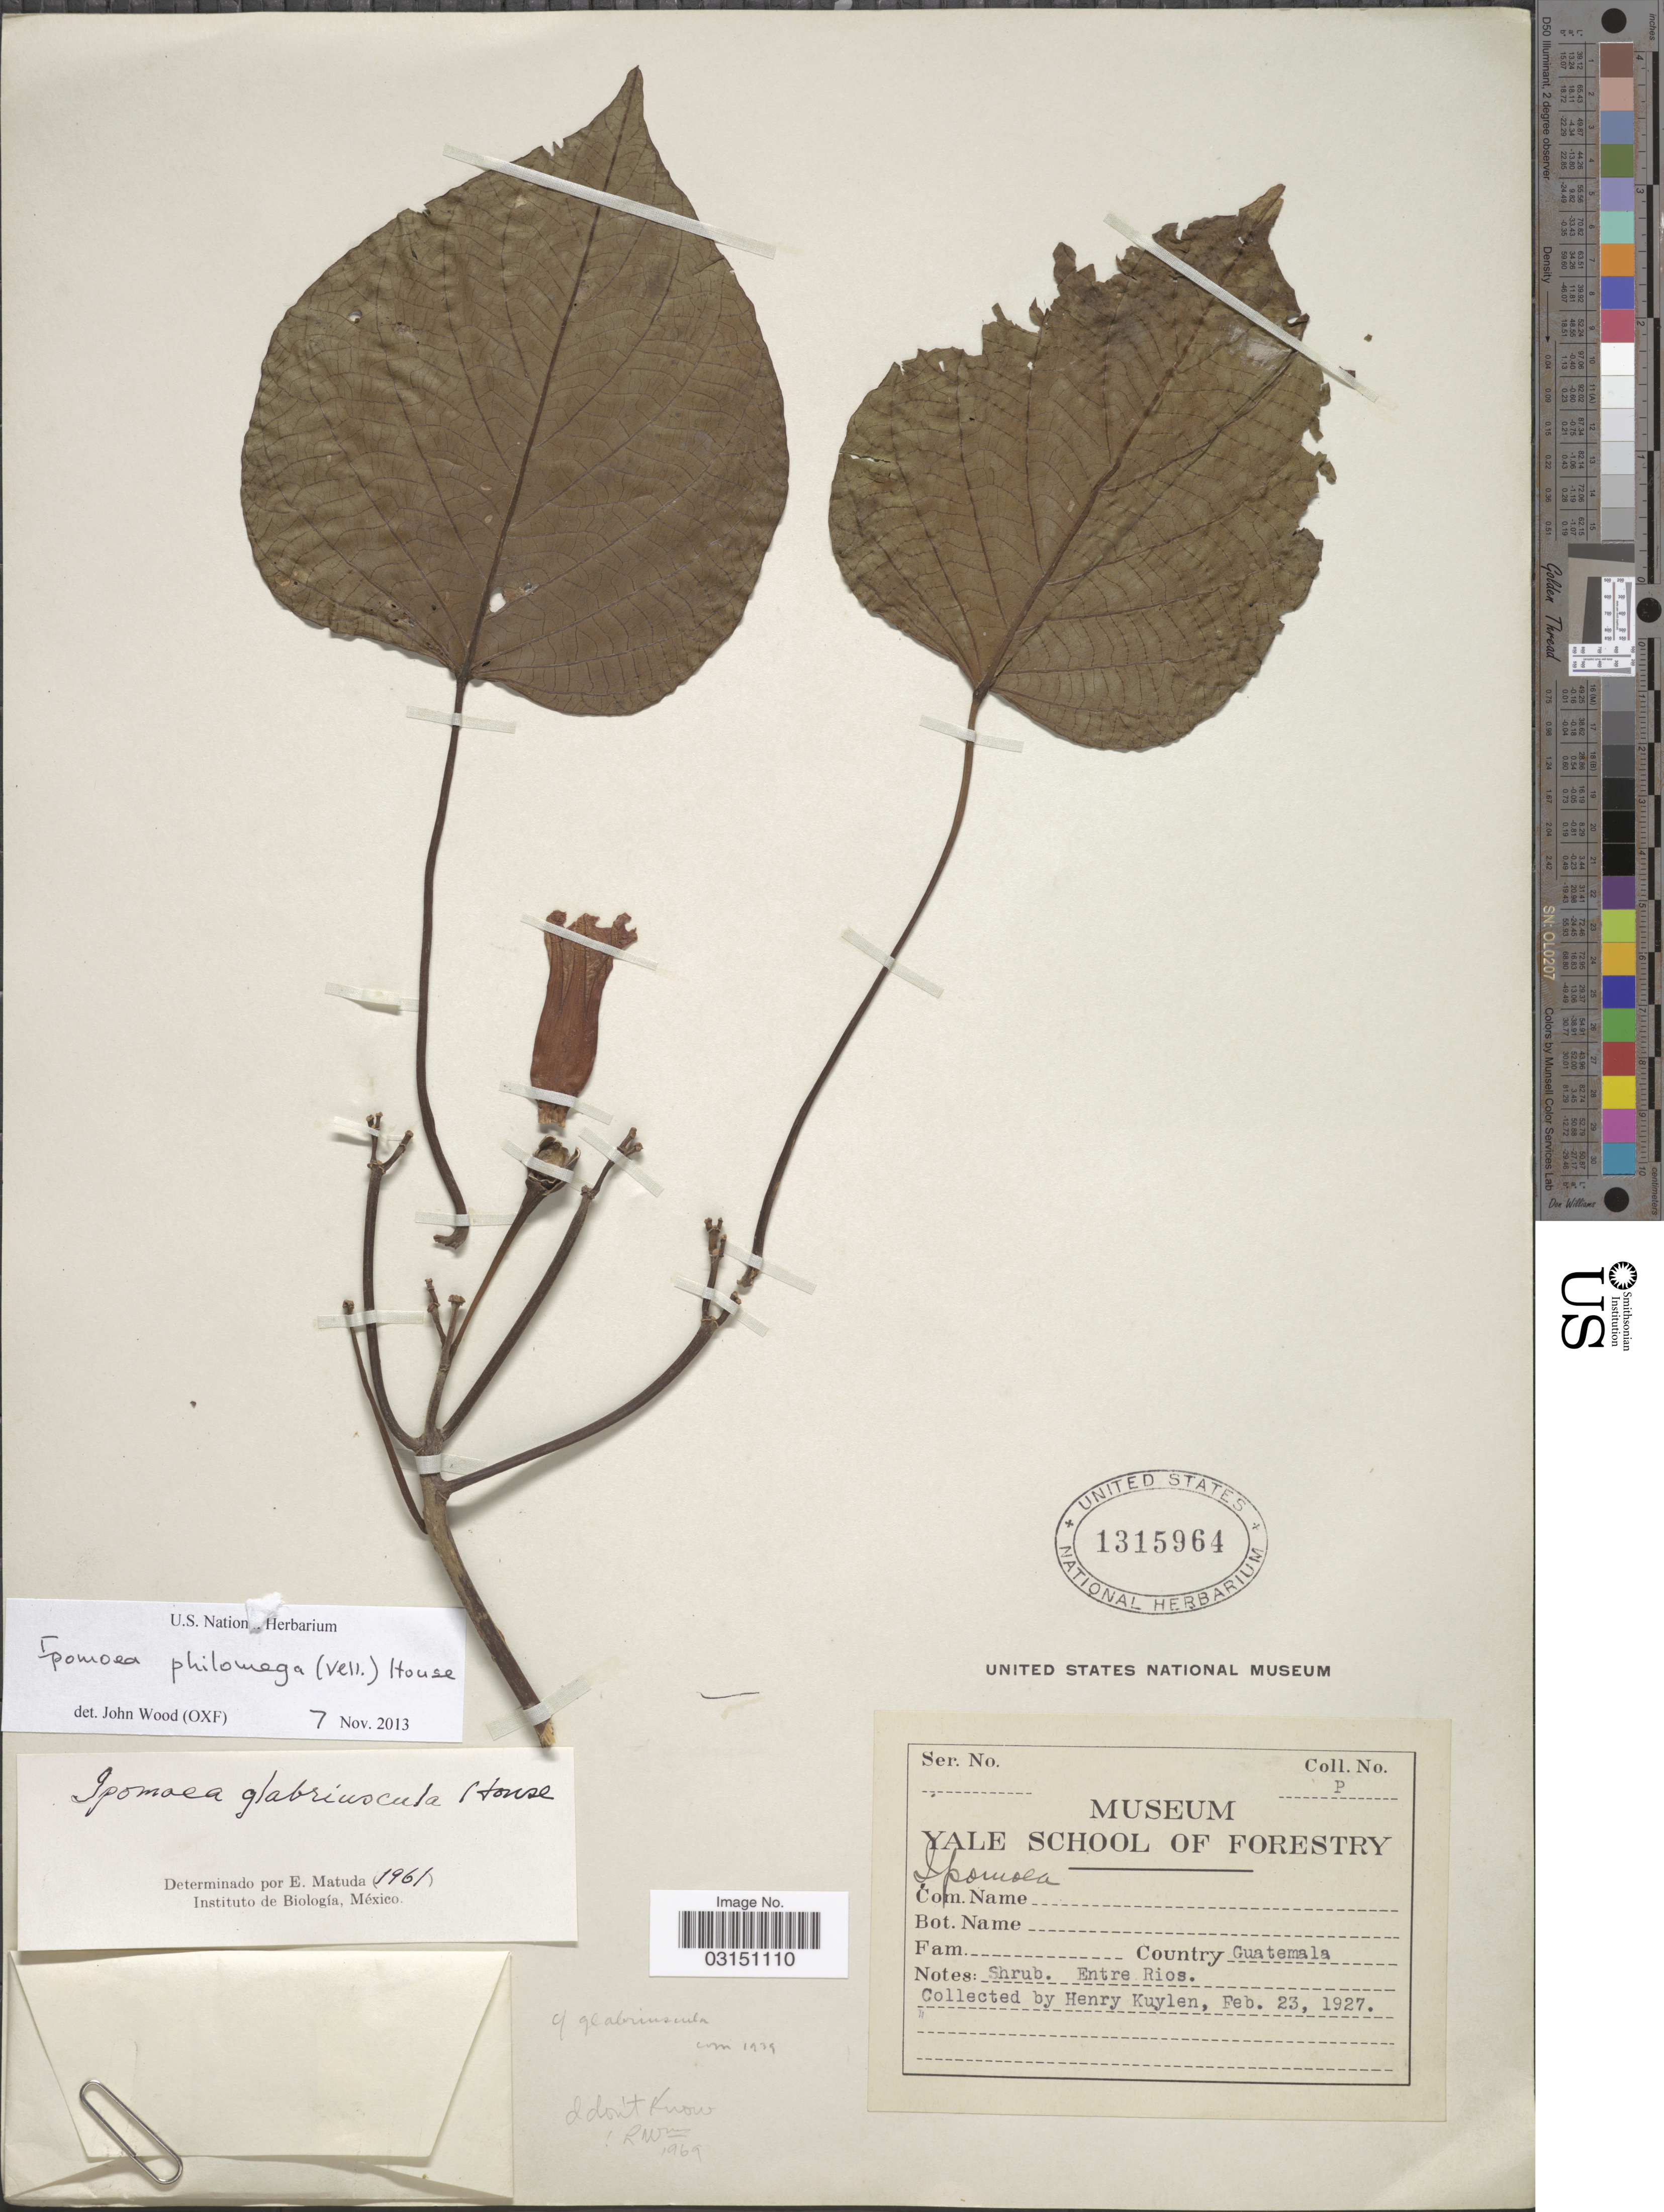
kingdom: Plantae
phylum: Tracheophyta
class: Magnoliopsida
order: Solanales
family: Convolvulaceae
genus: Ipomoea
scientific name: Ipomoea philomega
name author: (Vell.) House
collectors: H. Kuylen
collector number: P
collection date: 1927-02-23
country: Guatemala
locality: Entre Rios.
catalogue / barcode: US 1315964